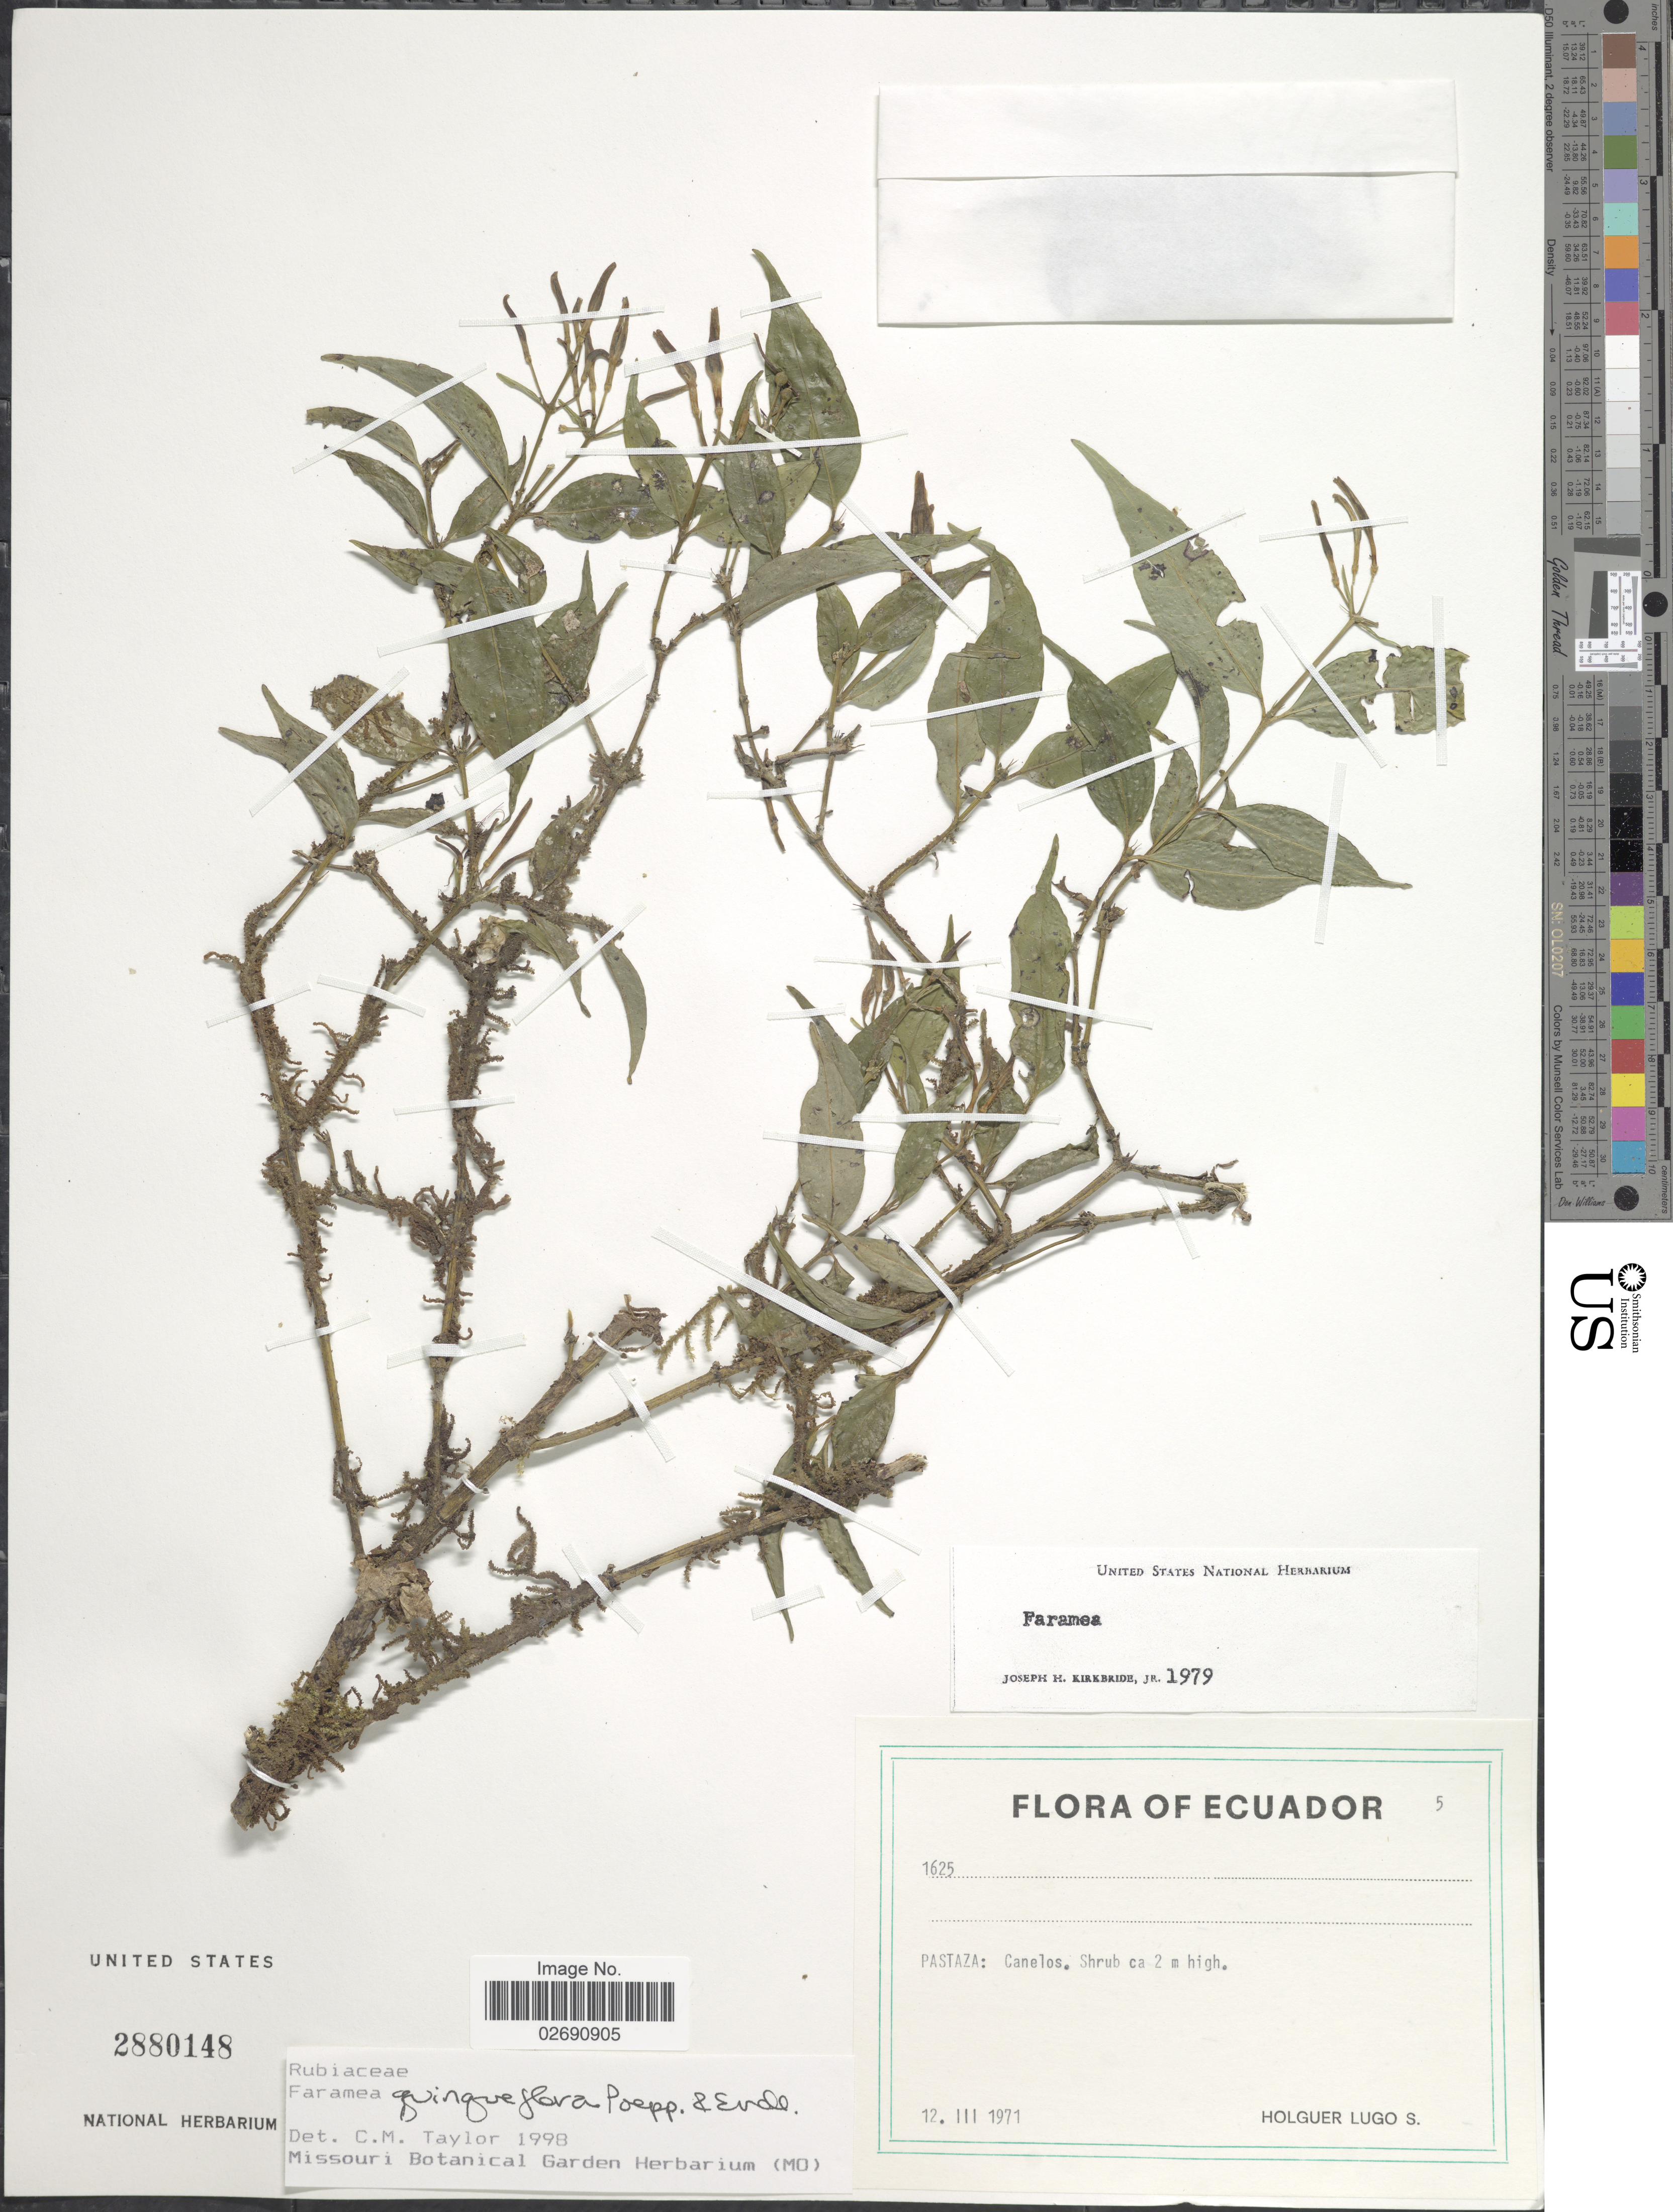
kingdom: Plantae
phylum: Tracheophyta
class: Magnoliopsida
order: Gentianales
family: Rubiaceae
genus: Faramea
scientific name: Faramea quinqueflora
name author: Poepp. & Endl.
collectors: H. Lugo S.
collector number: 1625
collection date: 1971-03-12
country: Ecuador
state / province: Pastaza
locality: Canelos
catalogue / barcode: US 2880148